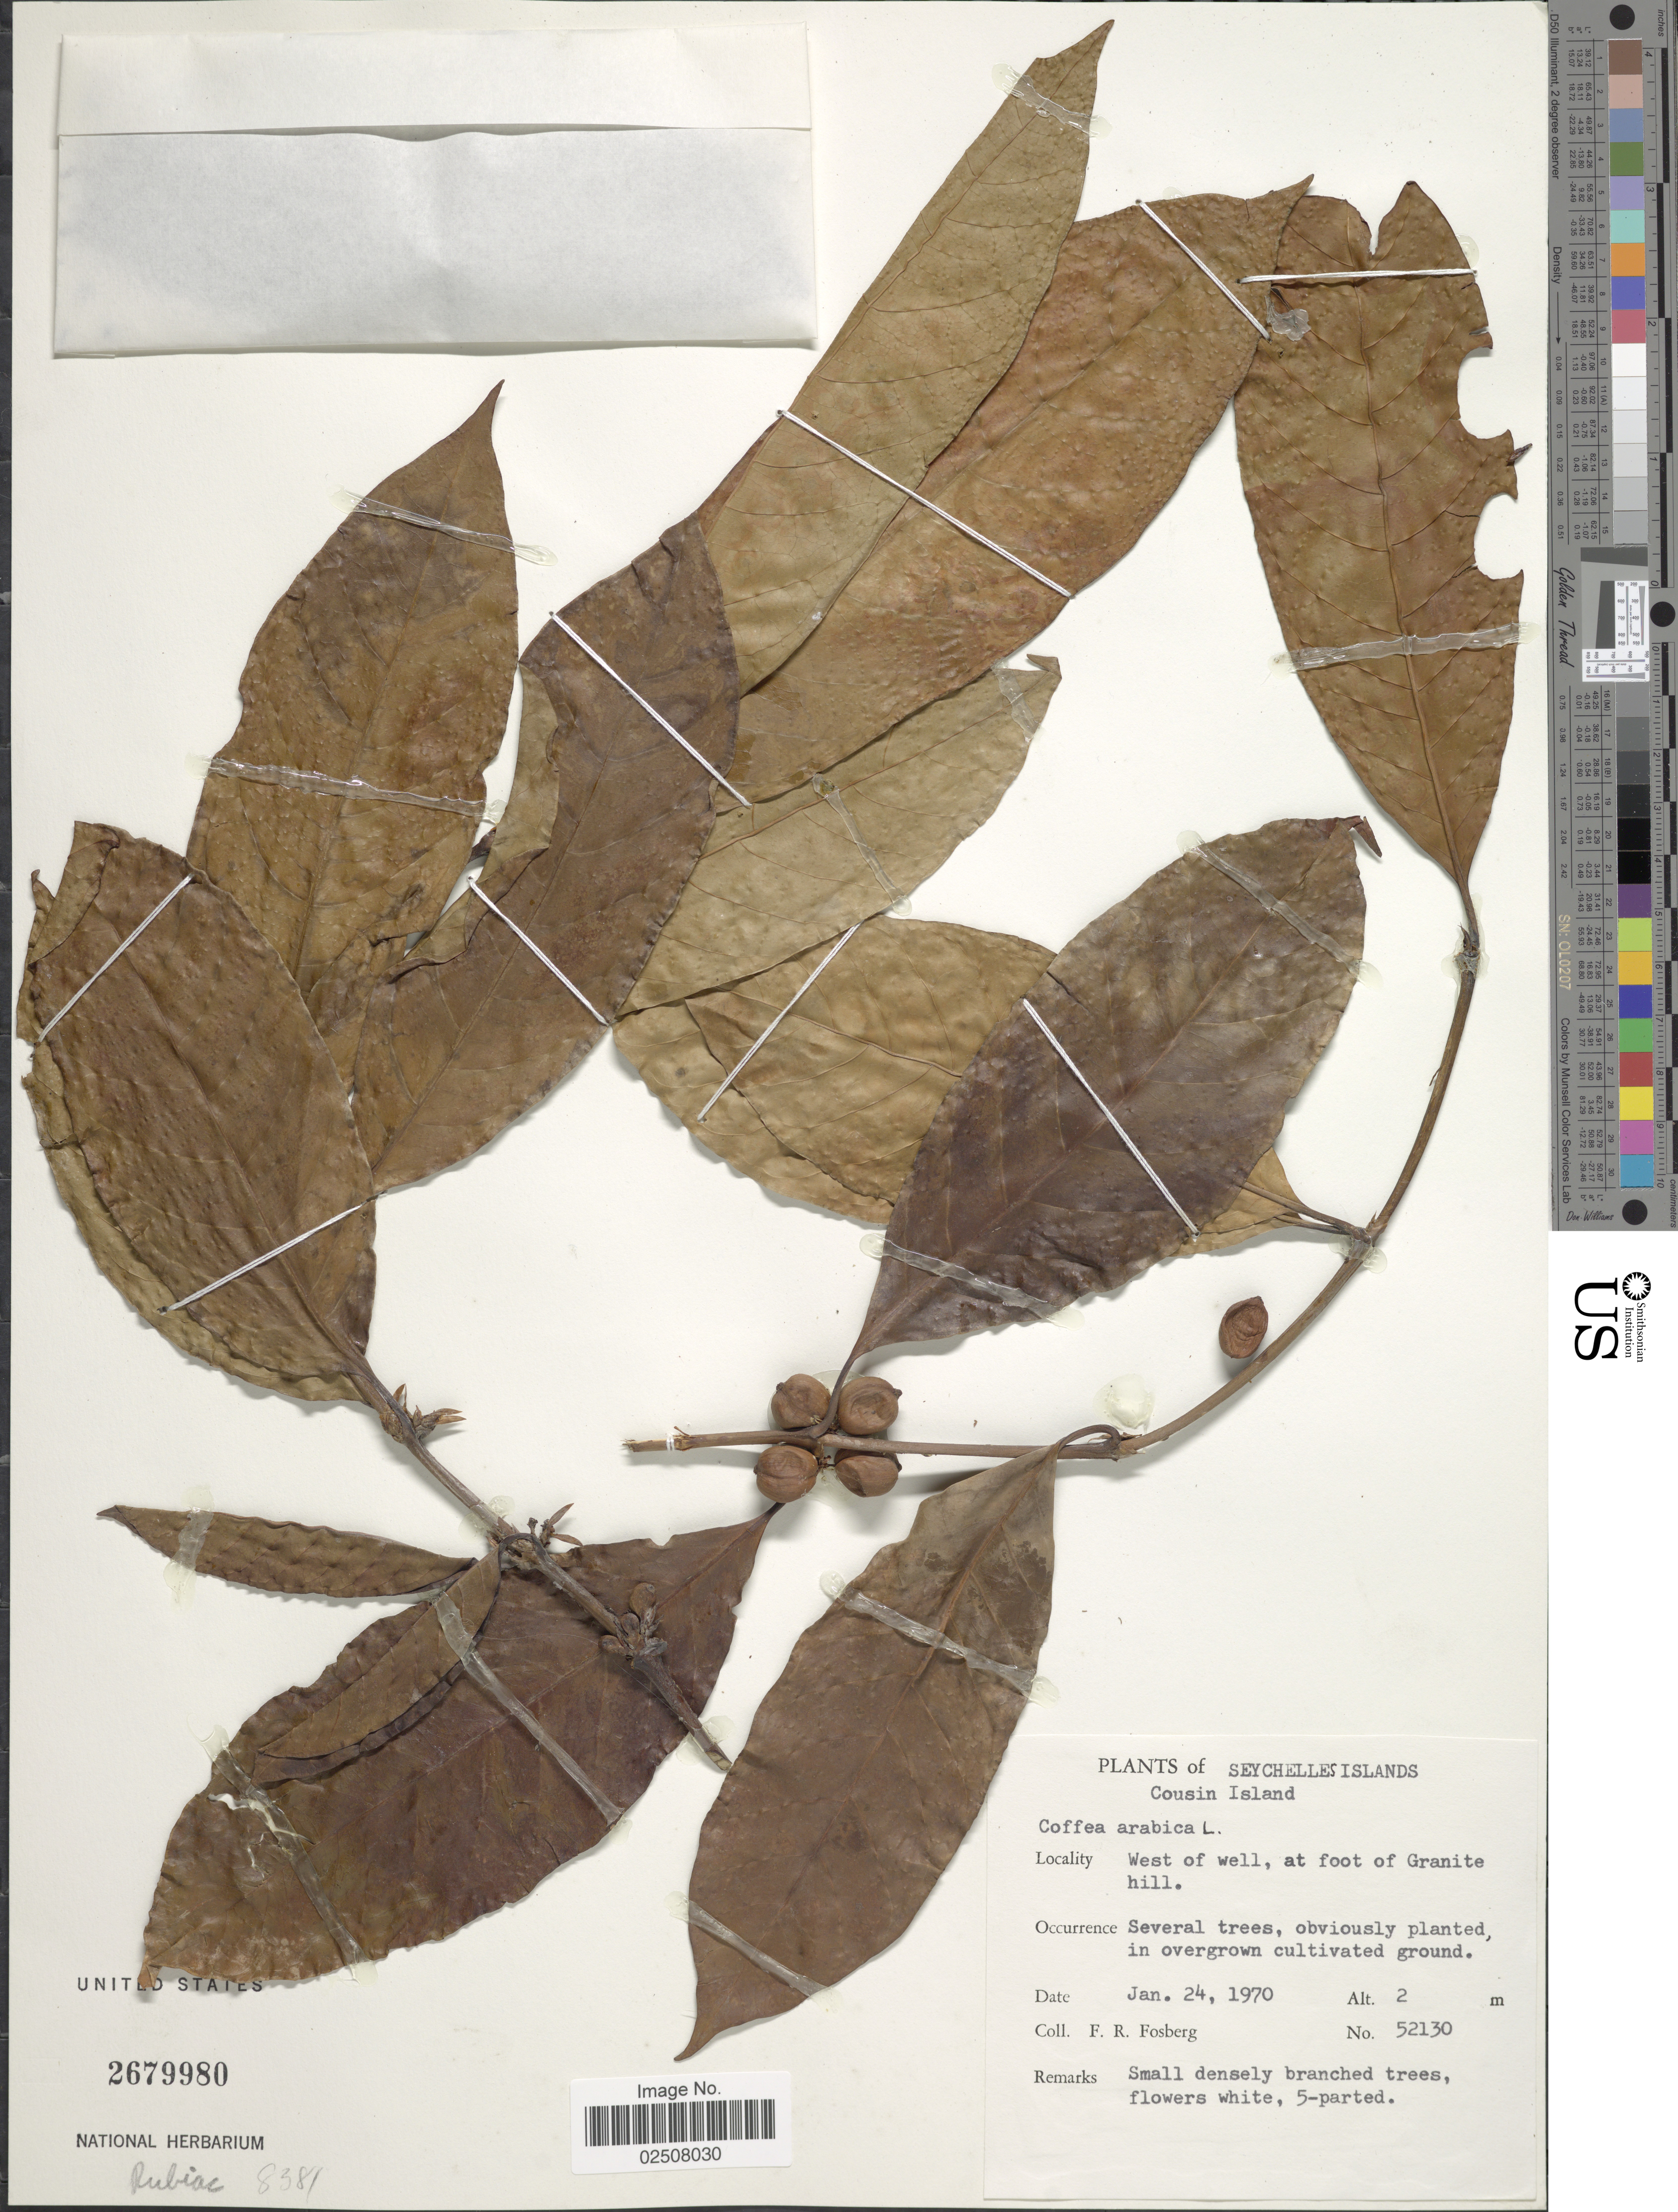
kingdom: Plantae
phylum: Tracheophyta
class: Magnoliopsida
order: Gentianales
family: Rubiaceae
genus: Coffea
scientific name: Coffea arabica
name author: L.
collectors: F. R. Fosberg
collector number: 52130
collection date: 1970-01-24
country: Seychelles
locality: Seychelles Islands, Cousin Island, West of well, at foot of Granite hill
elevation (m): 2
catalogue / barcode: US 2679980